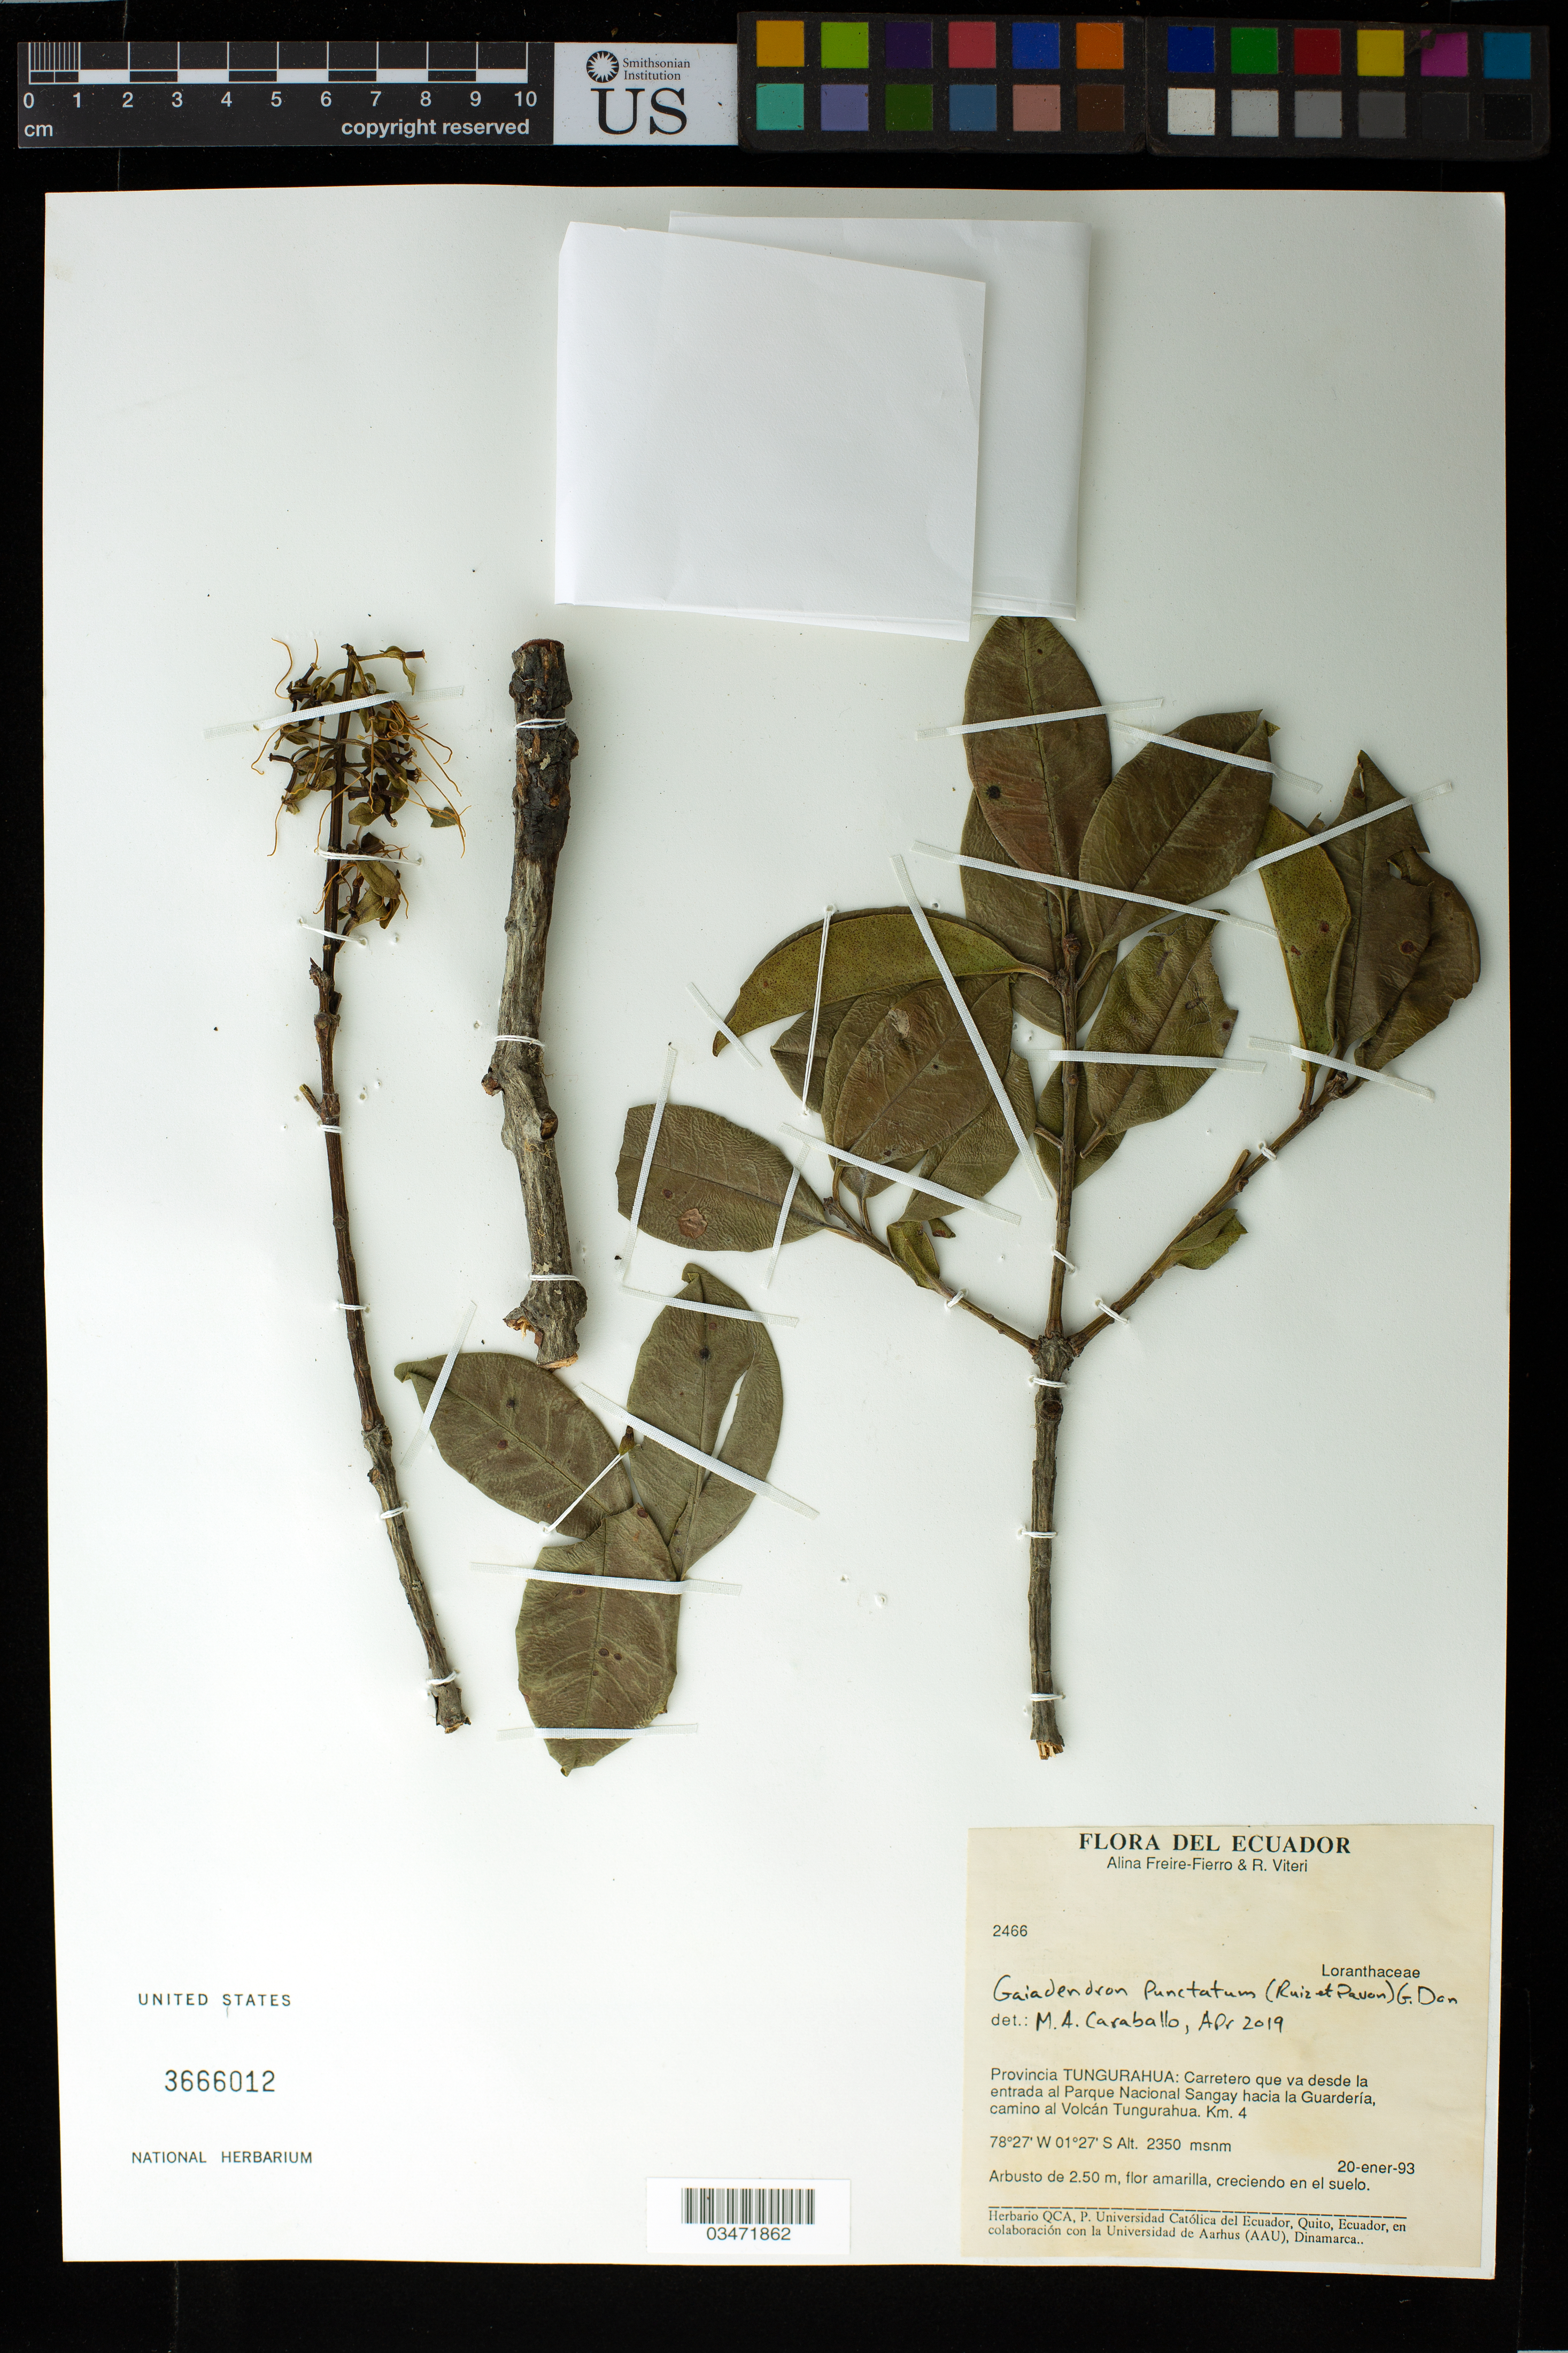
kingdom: Plantae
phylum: Tracheophyta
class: Magnoliopsida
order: Santalales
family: Loranthaceae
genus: Gaiadendron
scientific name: Gaiadendron punctatum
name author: (Ruiz & Pav.) G. Don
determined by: Caraballo-Ortiz, Marcos A., (MISS), University of Mississippi (UNITED STATES)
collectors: A. Freire-Fierro & R. Viteri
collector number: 2466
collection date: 1993-01-20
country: Ecuador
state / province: Tungurahua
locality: Parque Nacional Sangay, carretero que va desde la entrada, hacia la Guardería, camino al Volcán Tungurahua, km 4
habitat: Creciendo en el suelo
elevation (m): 2350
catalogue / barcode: US 3666012